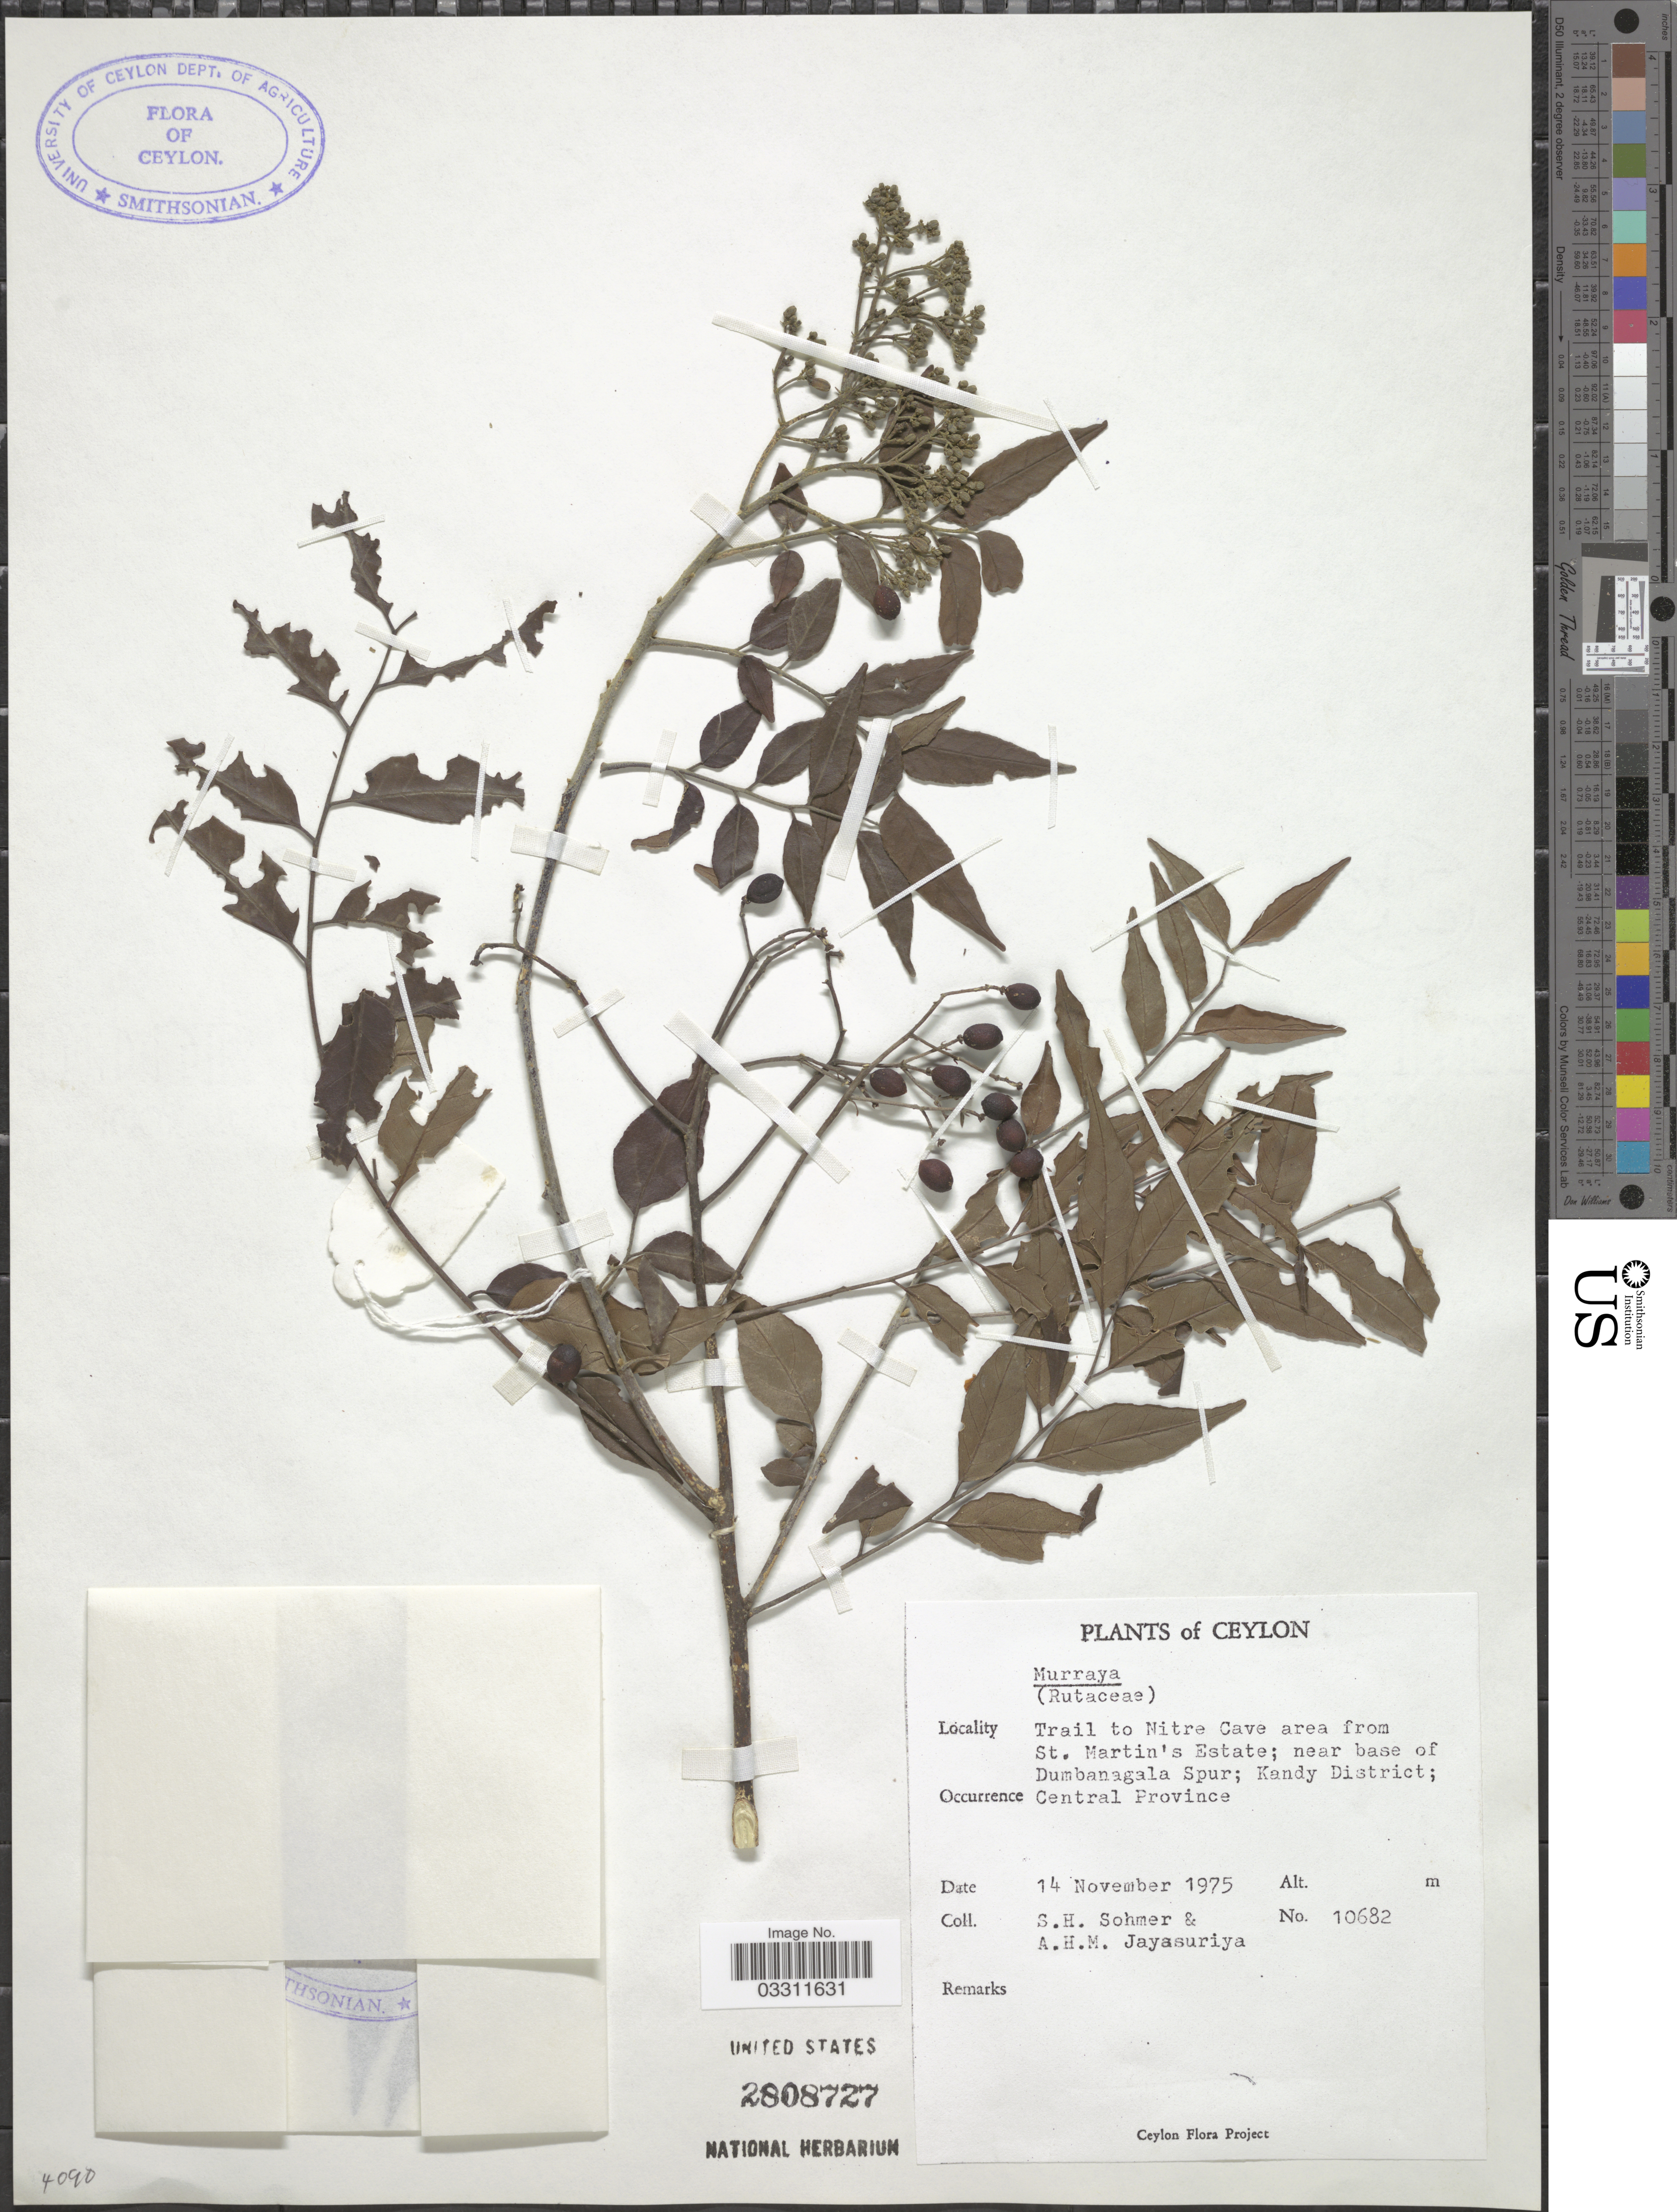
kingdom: Plantae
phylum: Tracheophyta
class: Magnoliopsida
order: Sapindales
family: Rutaceae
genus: Murraya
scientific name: Murraya sp.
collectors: S. H. Sohmer & A. H. Jayasuriya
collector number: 10682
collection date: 1975-11-14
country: Sri Lanka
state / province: Central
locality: Ceylon. Trail to Nitre Cave area from St. Martin's Estate; near base of Dumbanagala Spur; Kandy District.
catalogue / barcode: US 2808727